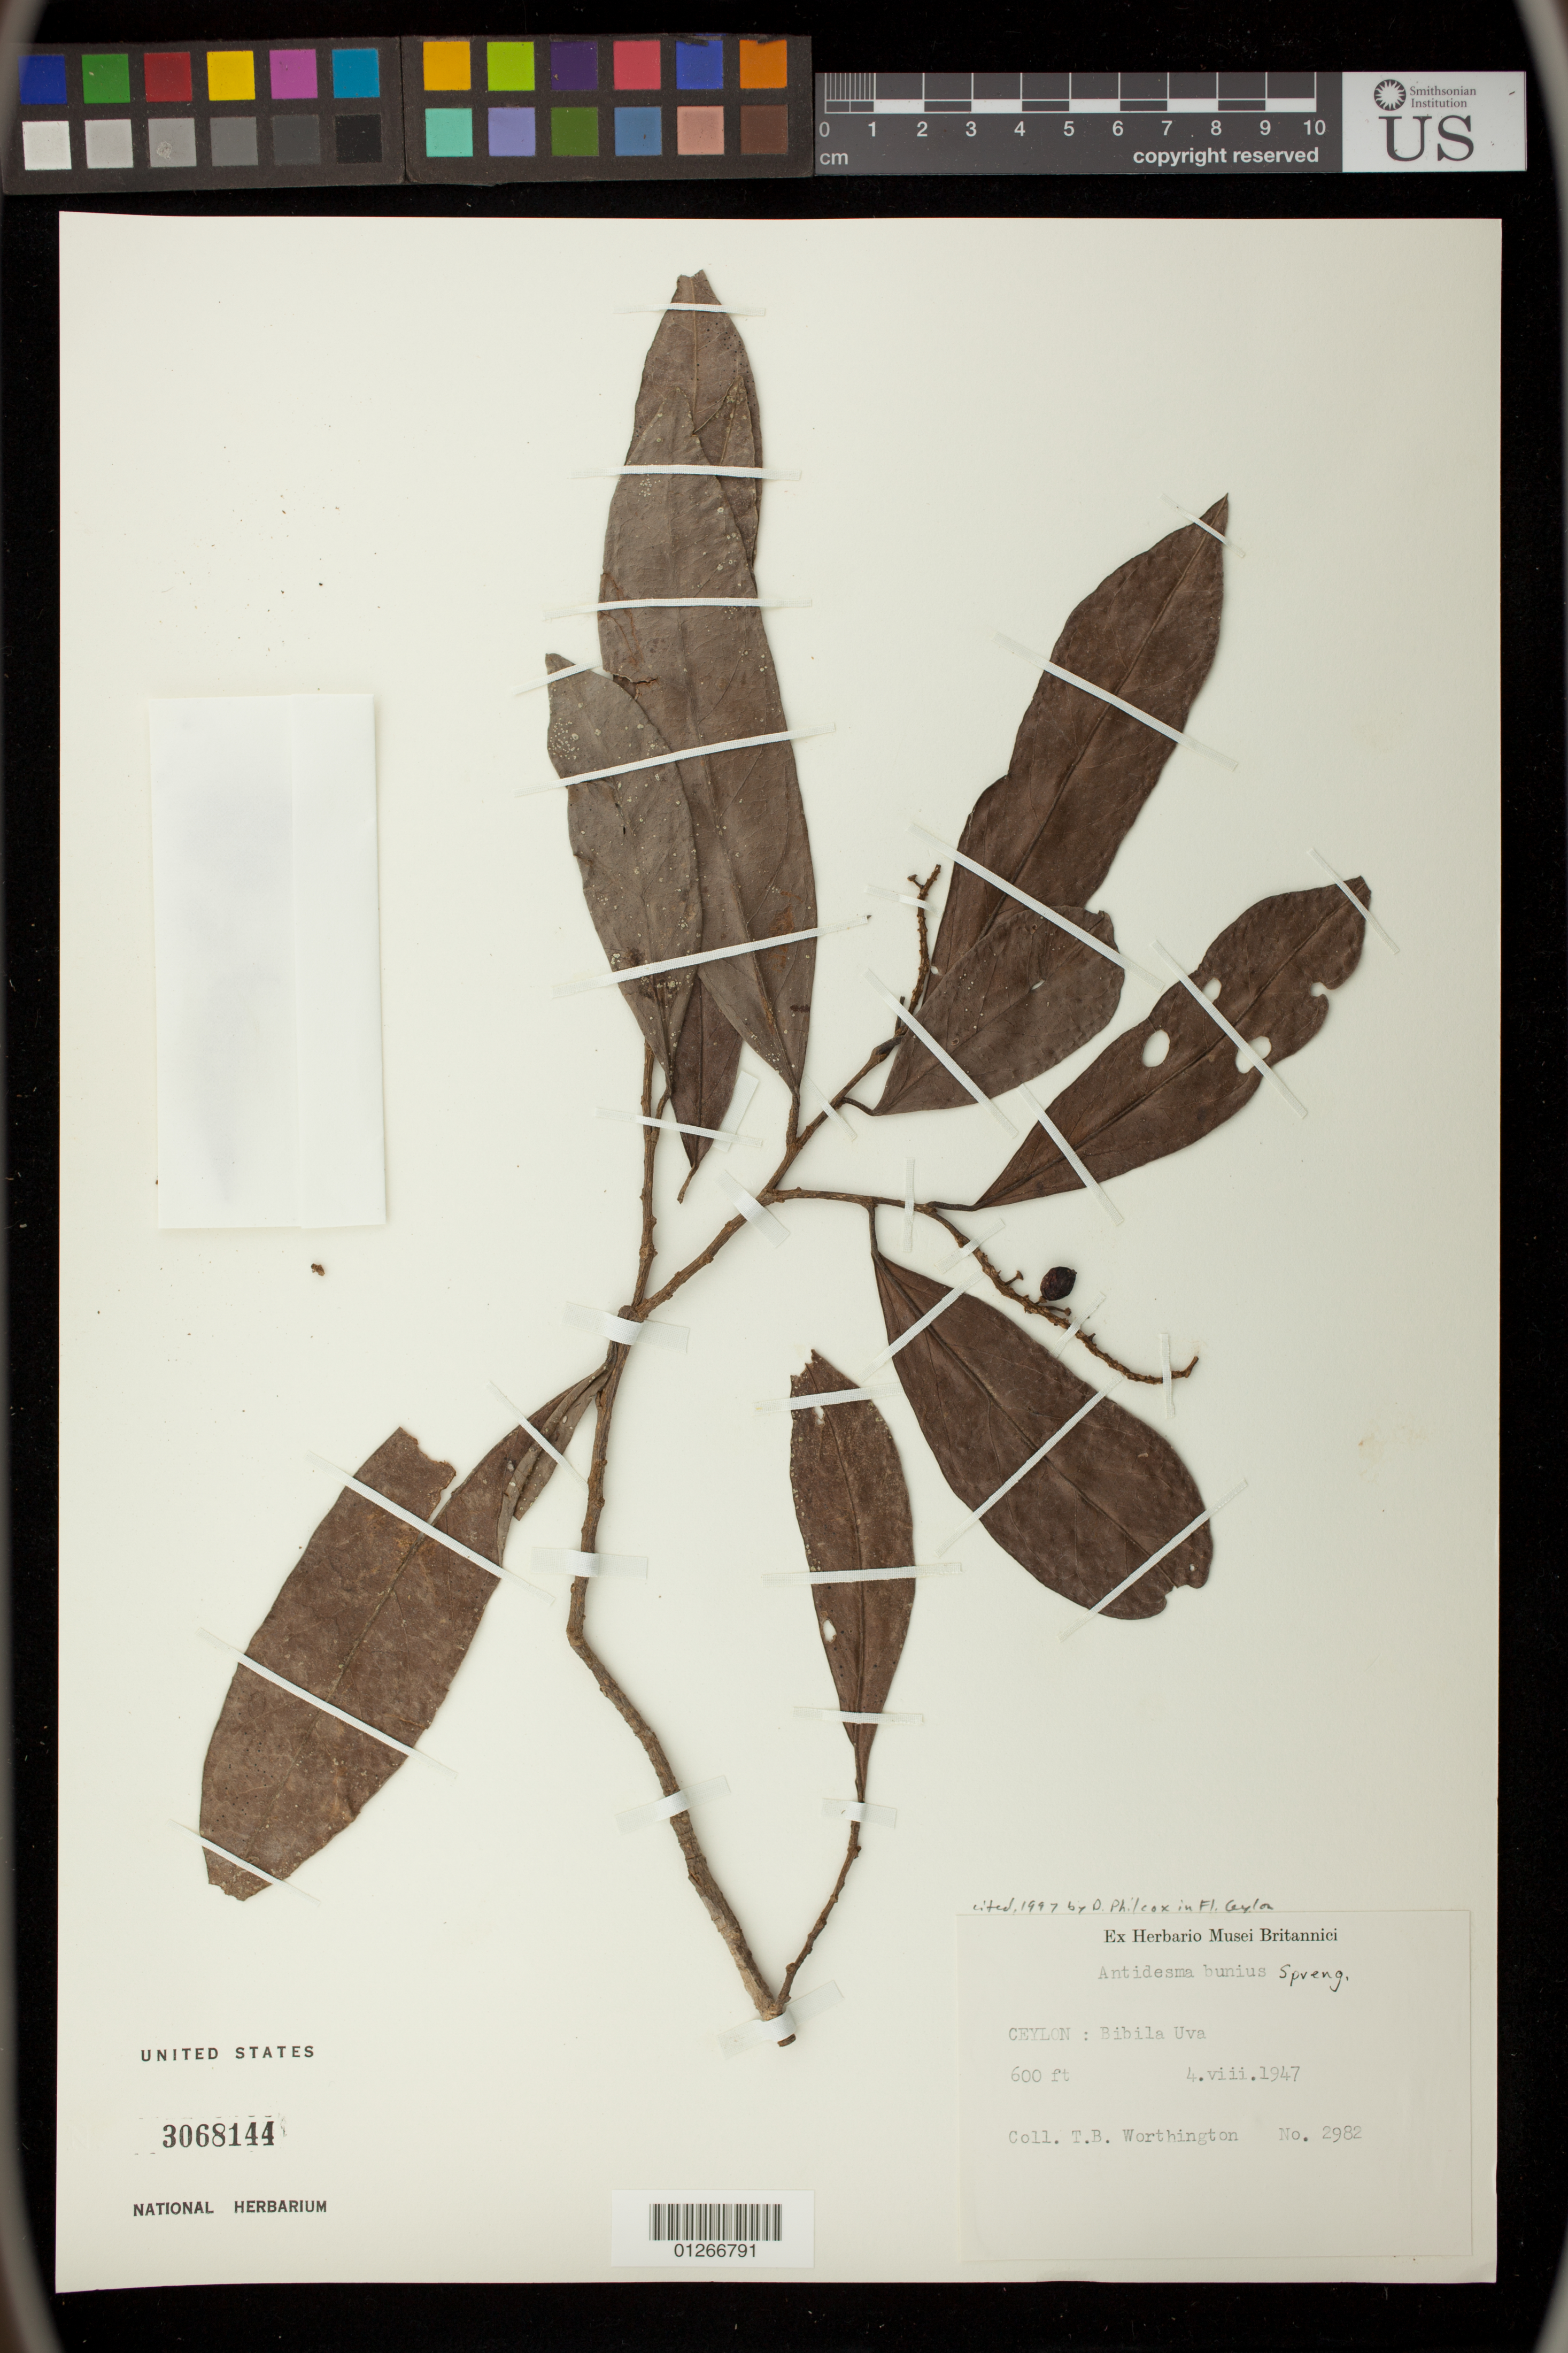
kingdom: Plantae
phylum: Tracheophyta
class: Magnoliopsida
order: Malpighiales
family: Phyllanthaceae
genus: Antidesma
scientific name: Antidesma bunius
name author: (L.) Spreng.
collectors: T. Worthington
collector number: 2982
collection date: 1947-08-04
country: Sri Lanka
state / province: Uva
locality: Bibila Uva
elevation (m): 183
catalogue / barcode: US 3068144